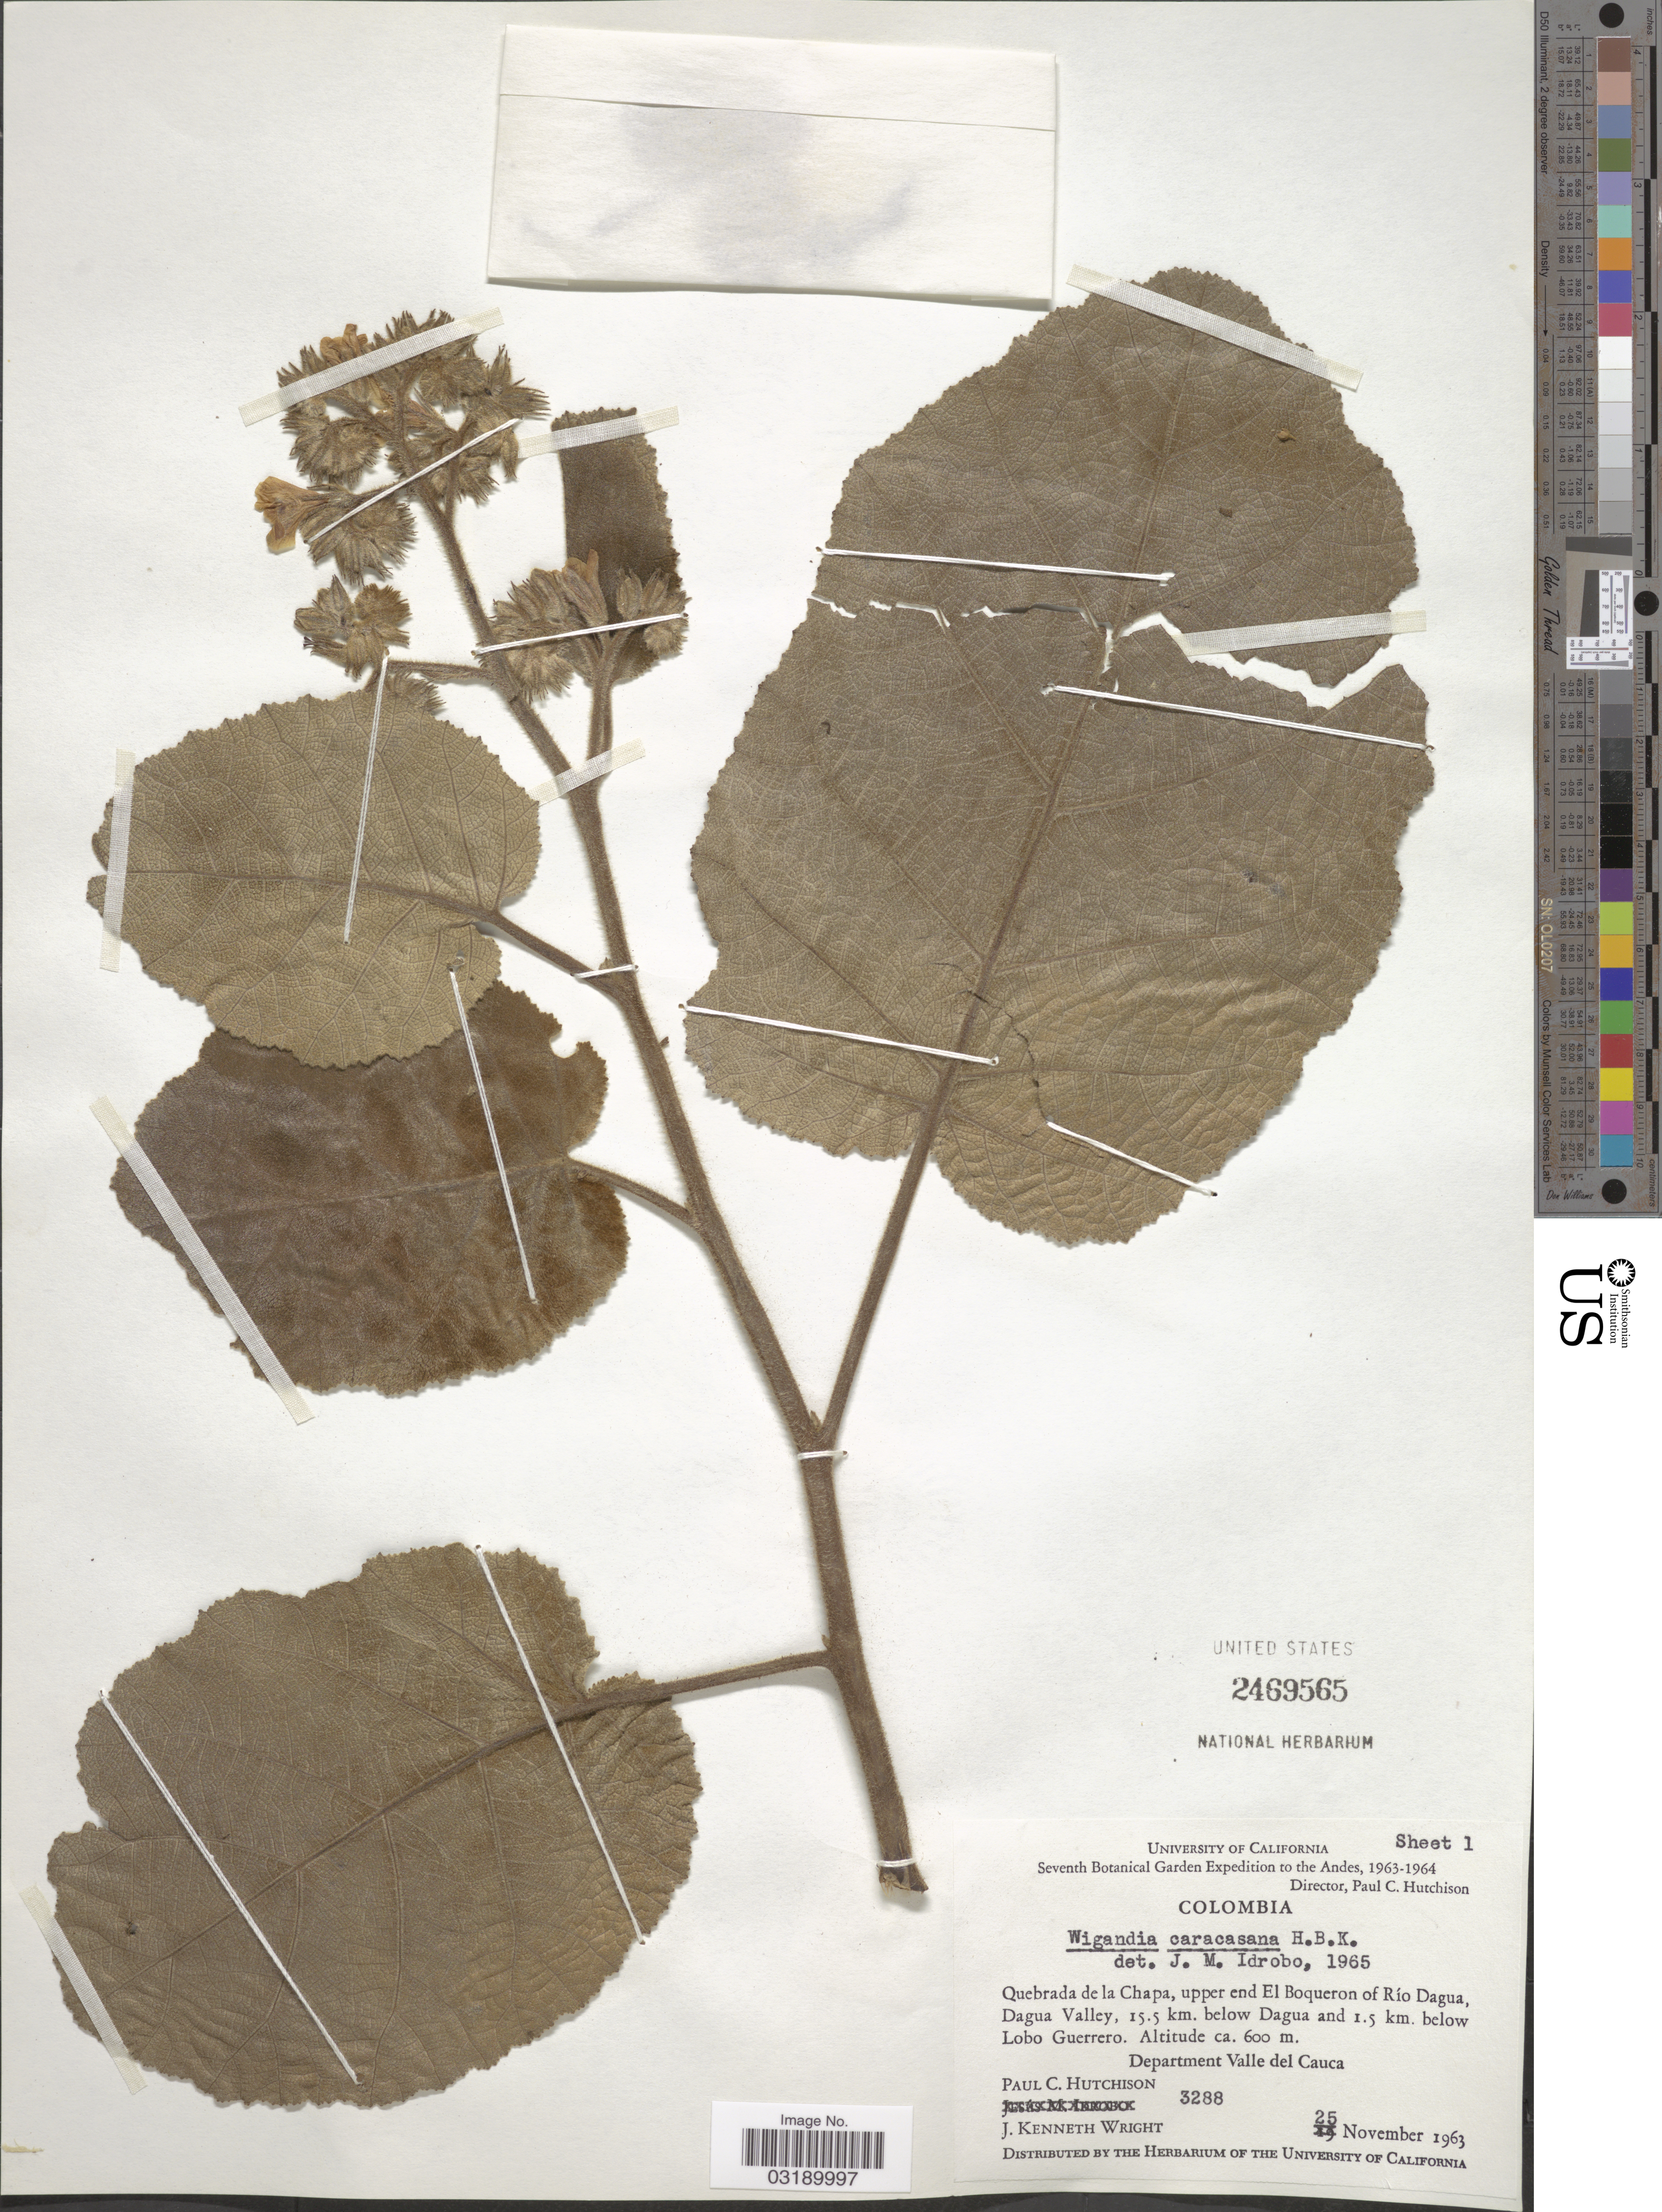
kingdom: Plantae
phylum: Tracheophyta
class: Magnoliopsida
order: Boraginales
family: Namaceae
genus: Wigandia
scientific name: Wigandia caracasana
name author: Kunth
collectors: P. C. Hutchison & J. K. Wright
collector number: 3288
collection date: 1963-11-25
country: Colombia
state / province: Valle del Cauca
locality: Andes. Quebrada de la Chapa, upper end El Boqueron of Río Dagua, Dagua Valley, 15.5 km. below Dagua and 1.5 km. below Lobo Guerrero. Department Valle del Cauca.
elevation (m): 600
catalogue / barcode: US 2469565